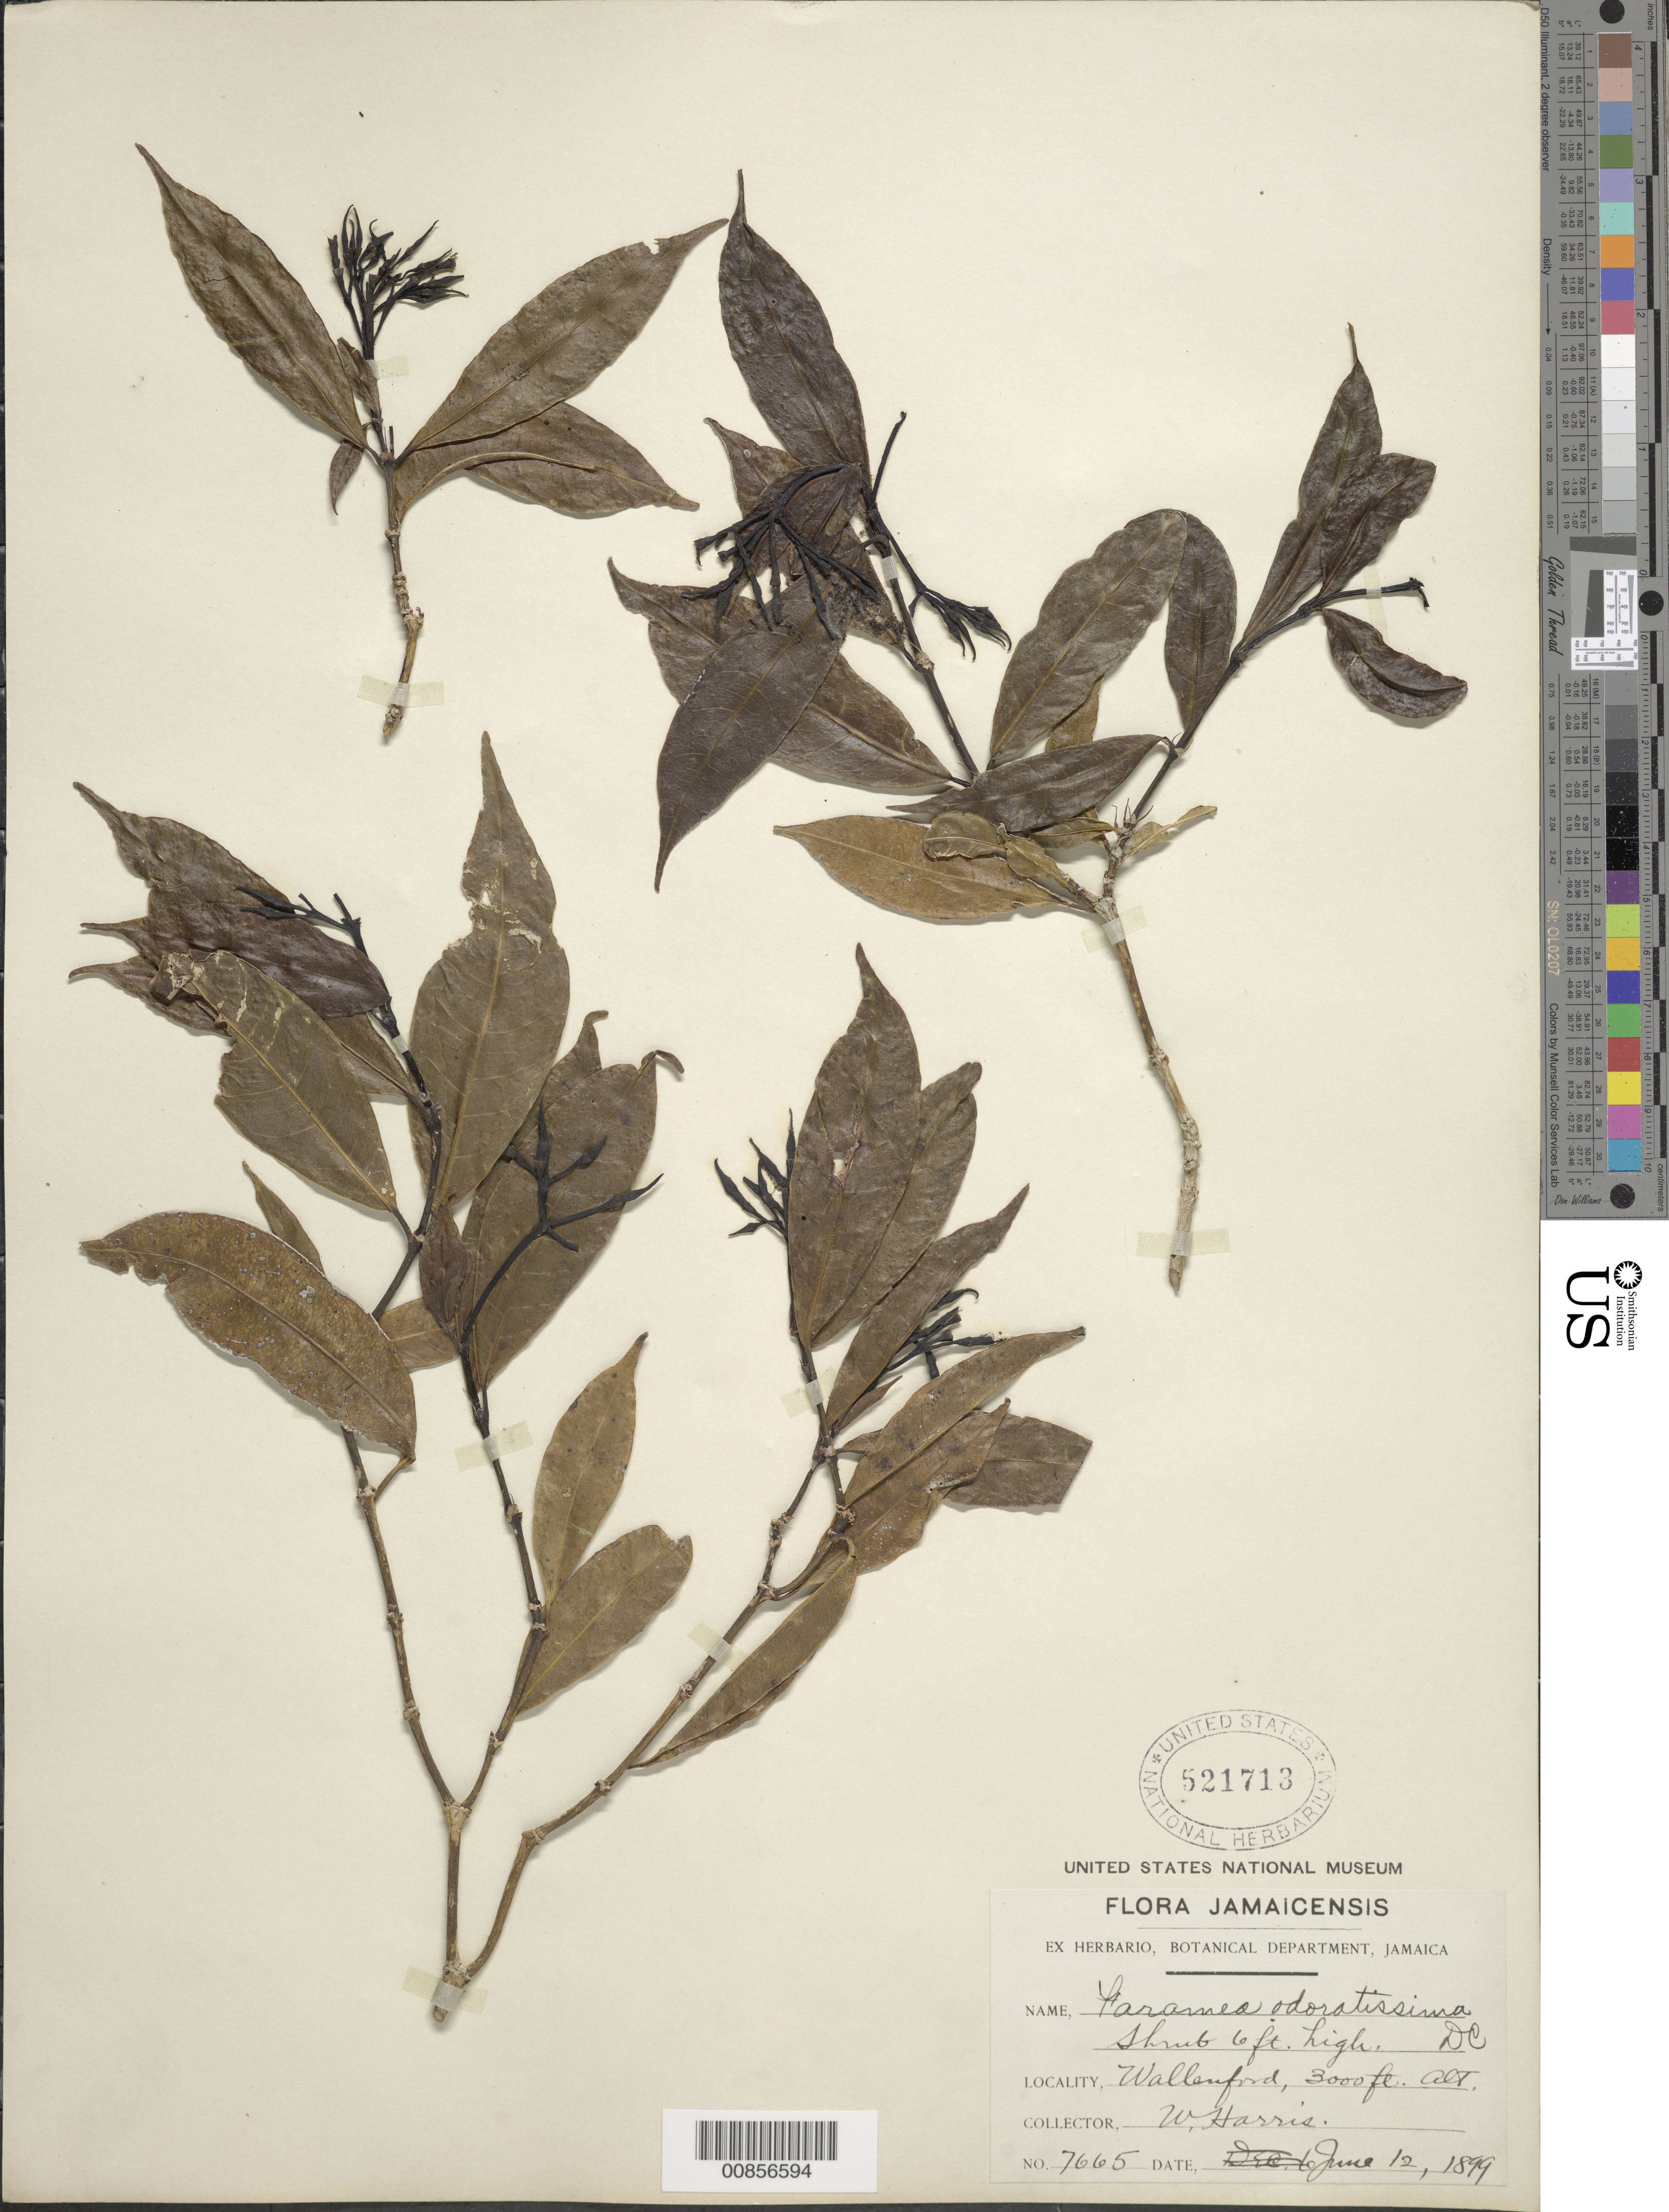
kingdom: Plantae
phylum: Tracheophyta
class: Magnoliopsida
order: Gentianales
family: Rubiaceae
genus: Faramea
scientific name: Faramea occidentalis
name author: (L.) A. Rich.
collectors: W. H. Harris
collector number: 7665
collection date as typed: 12 Jun 1899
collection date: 1899-06-12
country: Jamaica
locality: Wallenford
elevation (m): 914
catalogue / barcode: US 521713